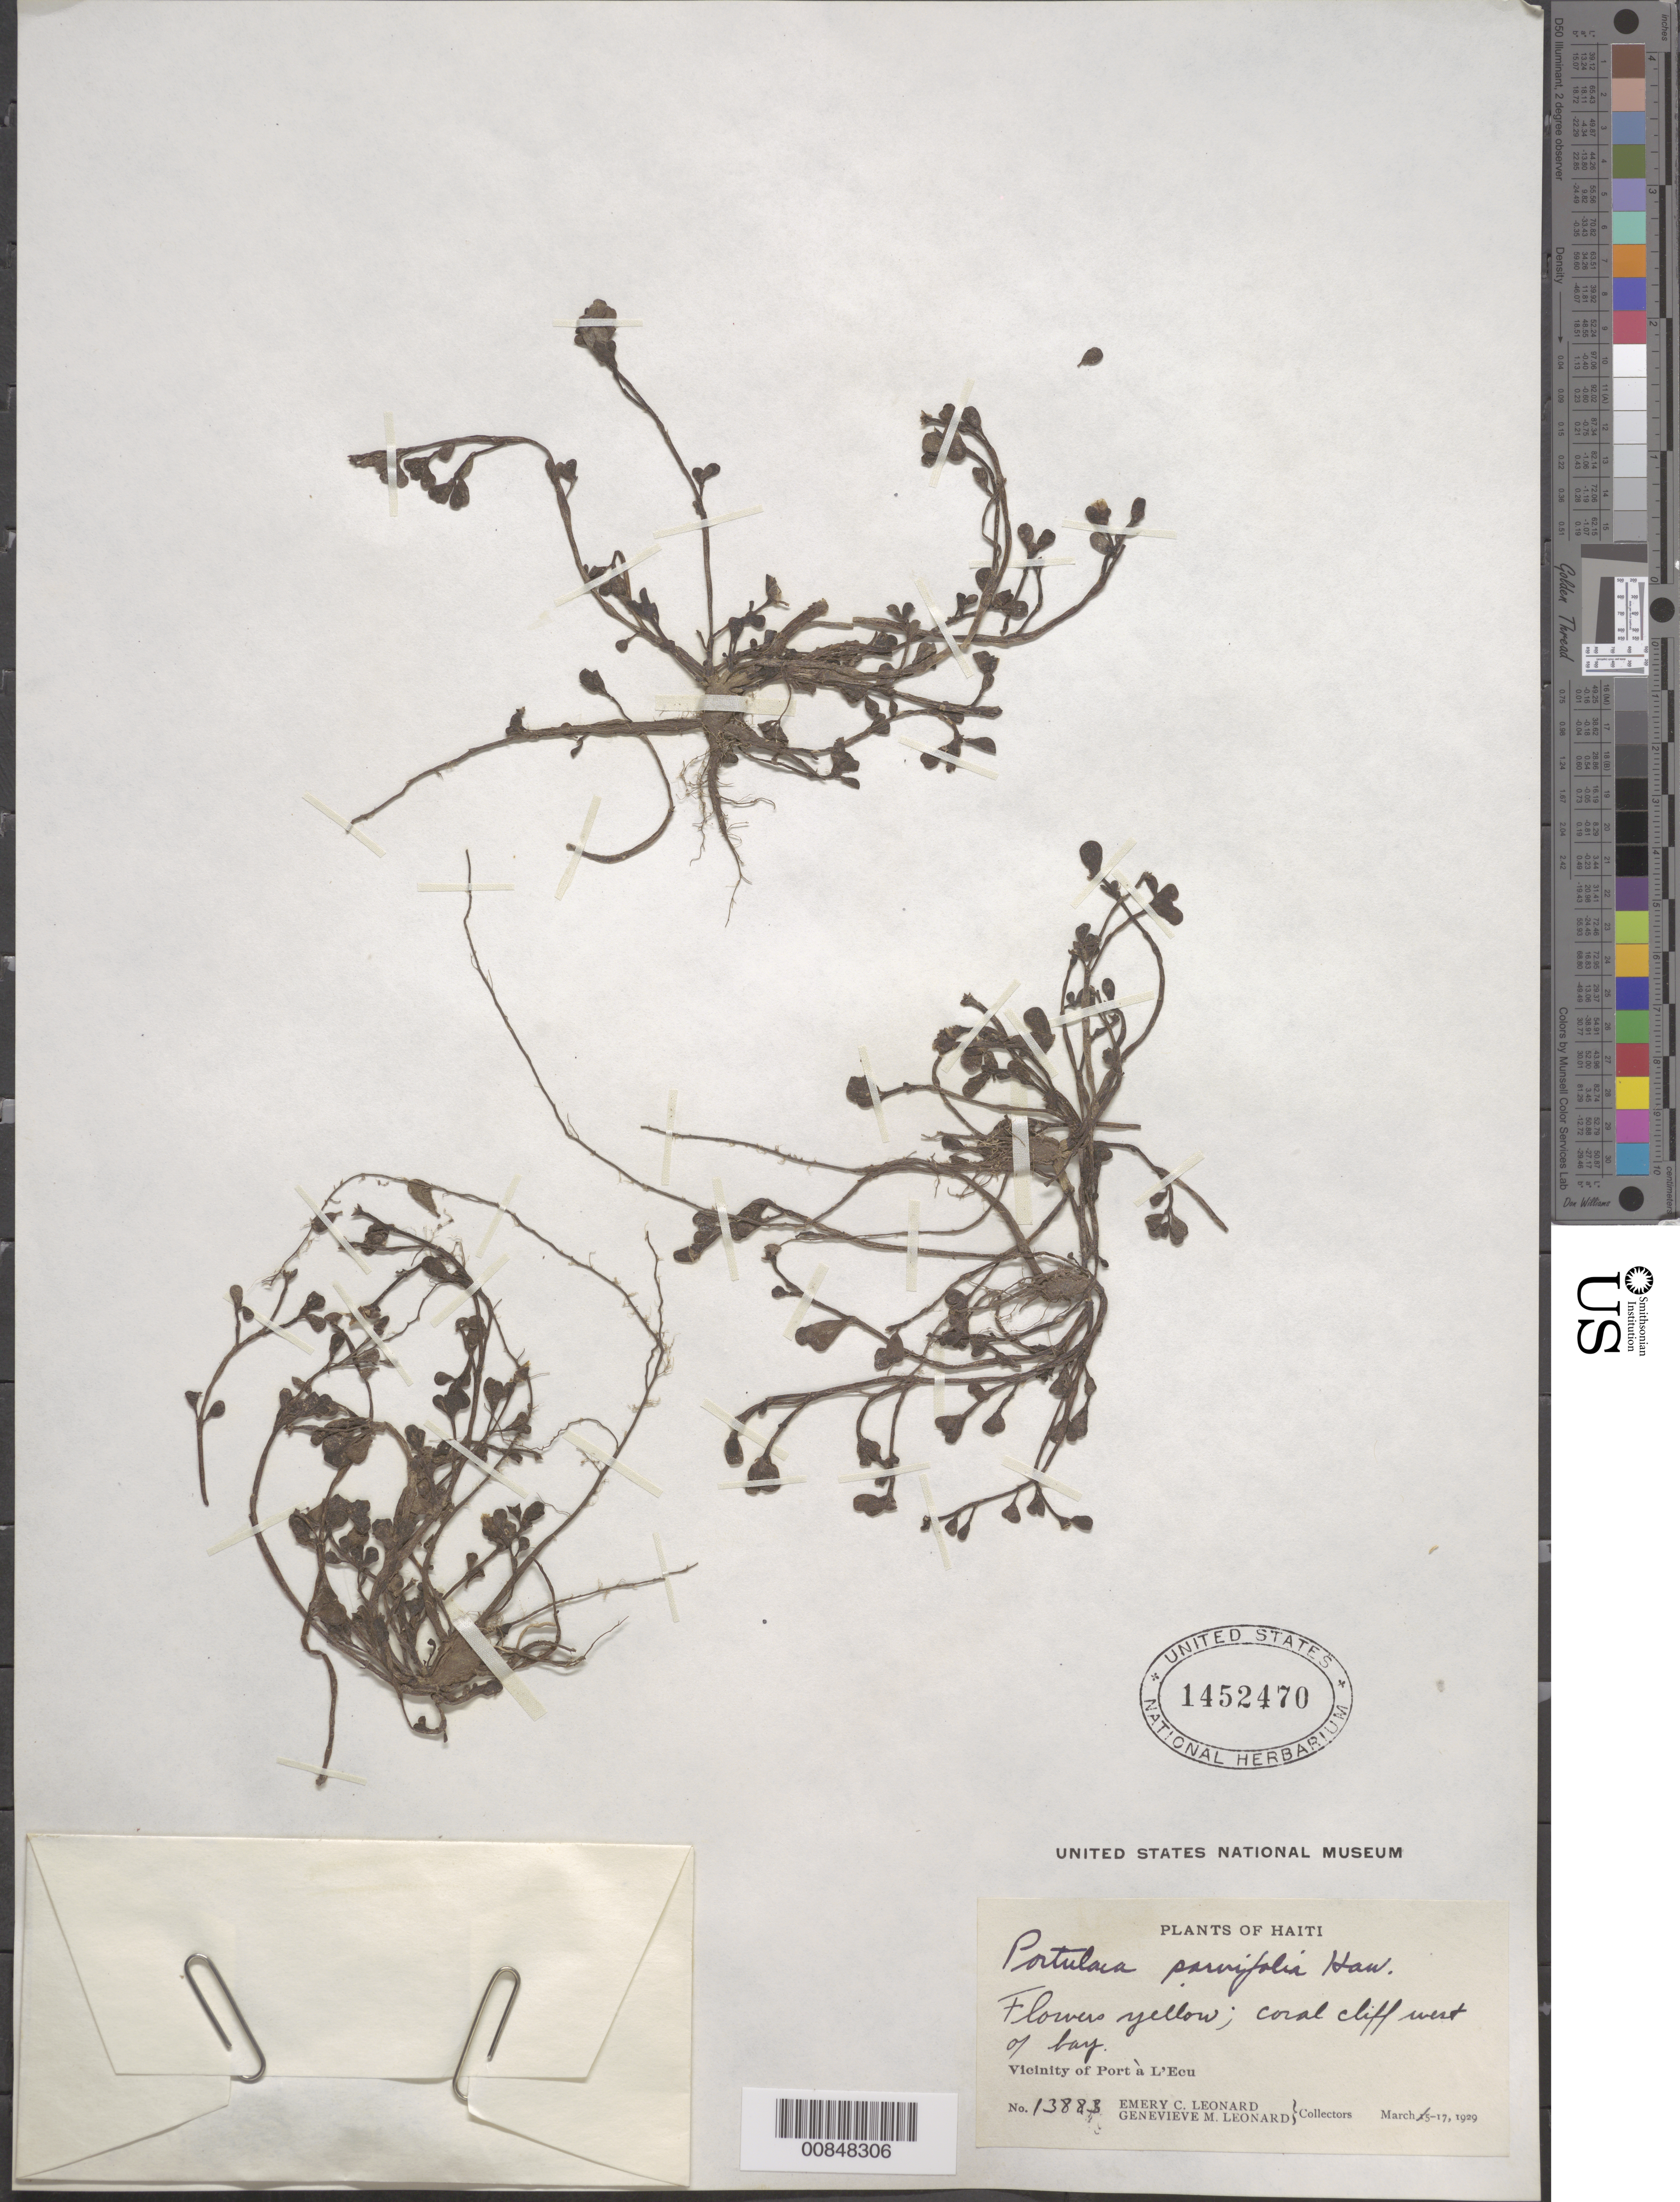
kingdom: Plantae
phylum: Tracheophyta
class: Magnoliopsida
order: Caryophyllales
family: Portulacaceae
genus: Portulaca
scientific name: Portulaca oleracea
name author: L.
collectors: E. C. Leonard & G. M. Leonard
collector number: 13883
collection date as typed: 17 Mar 1929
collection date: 1929-03-17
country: Haiti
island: Hispaniola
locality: Vicinity of Port à L'Ecu. West of bay.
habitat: Coral cliff.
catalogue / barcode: US 1452470